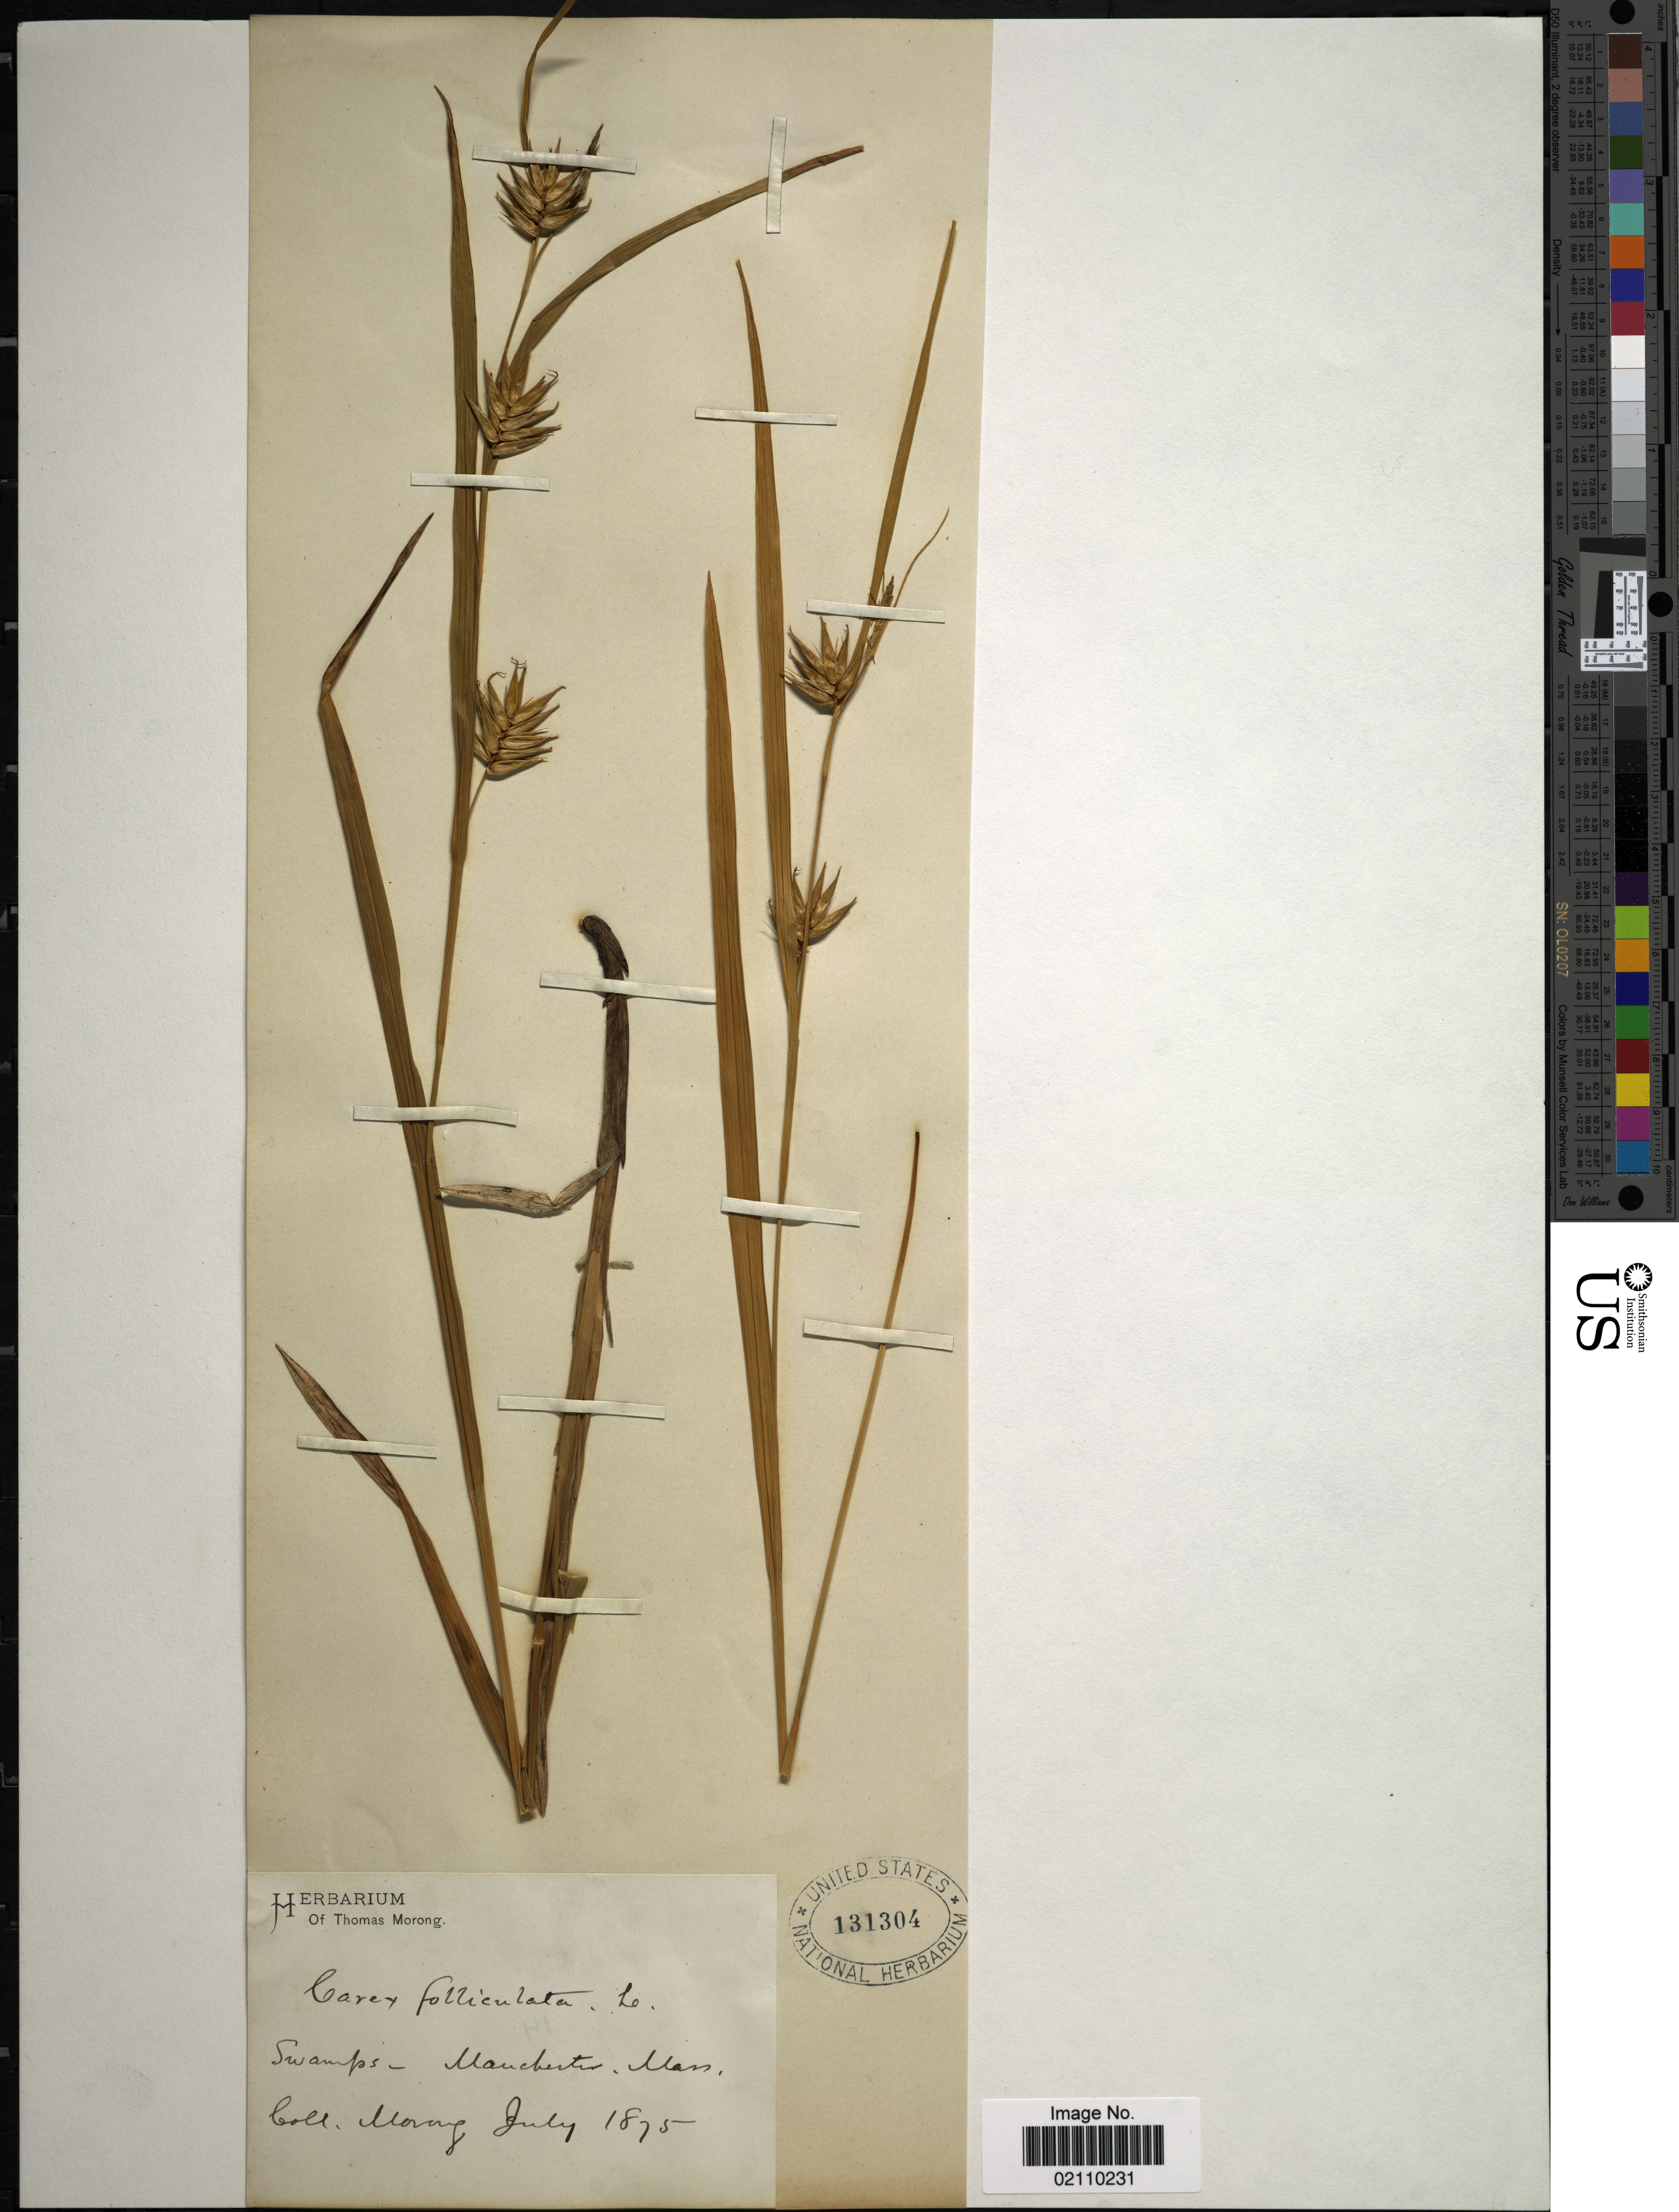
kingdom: Plantae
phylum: Tracheophyta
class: Liliopsida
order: Poales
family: Cyperaceae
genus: Carex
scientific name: Carex folliculata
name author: L.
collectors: ex herb. T. Morong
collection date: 1875-07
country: United States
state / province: Massachusetts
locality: Manchester, swamps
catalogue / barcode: US 131304